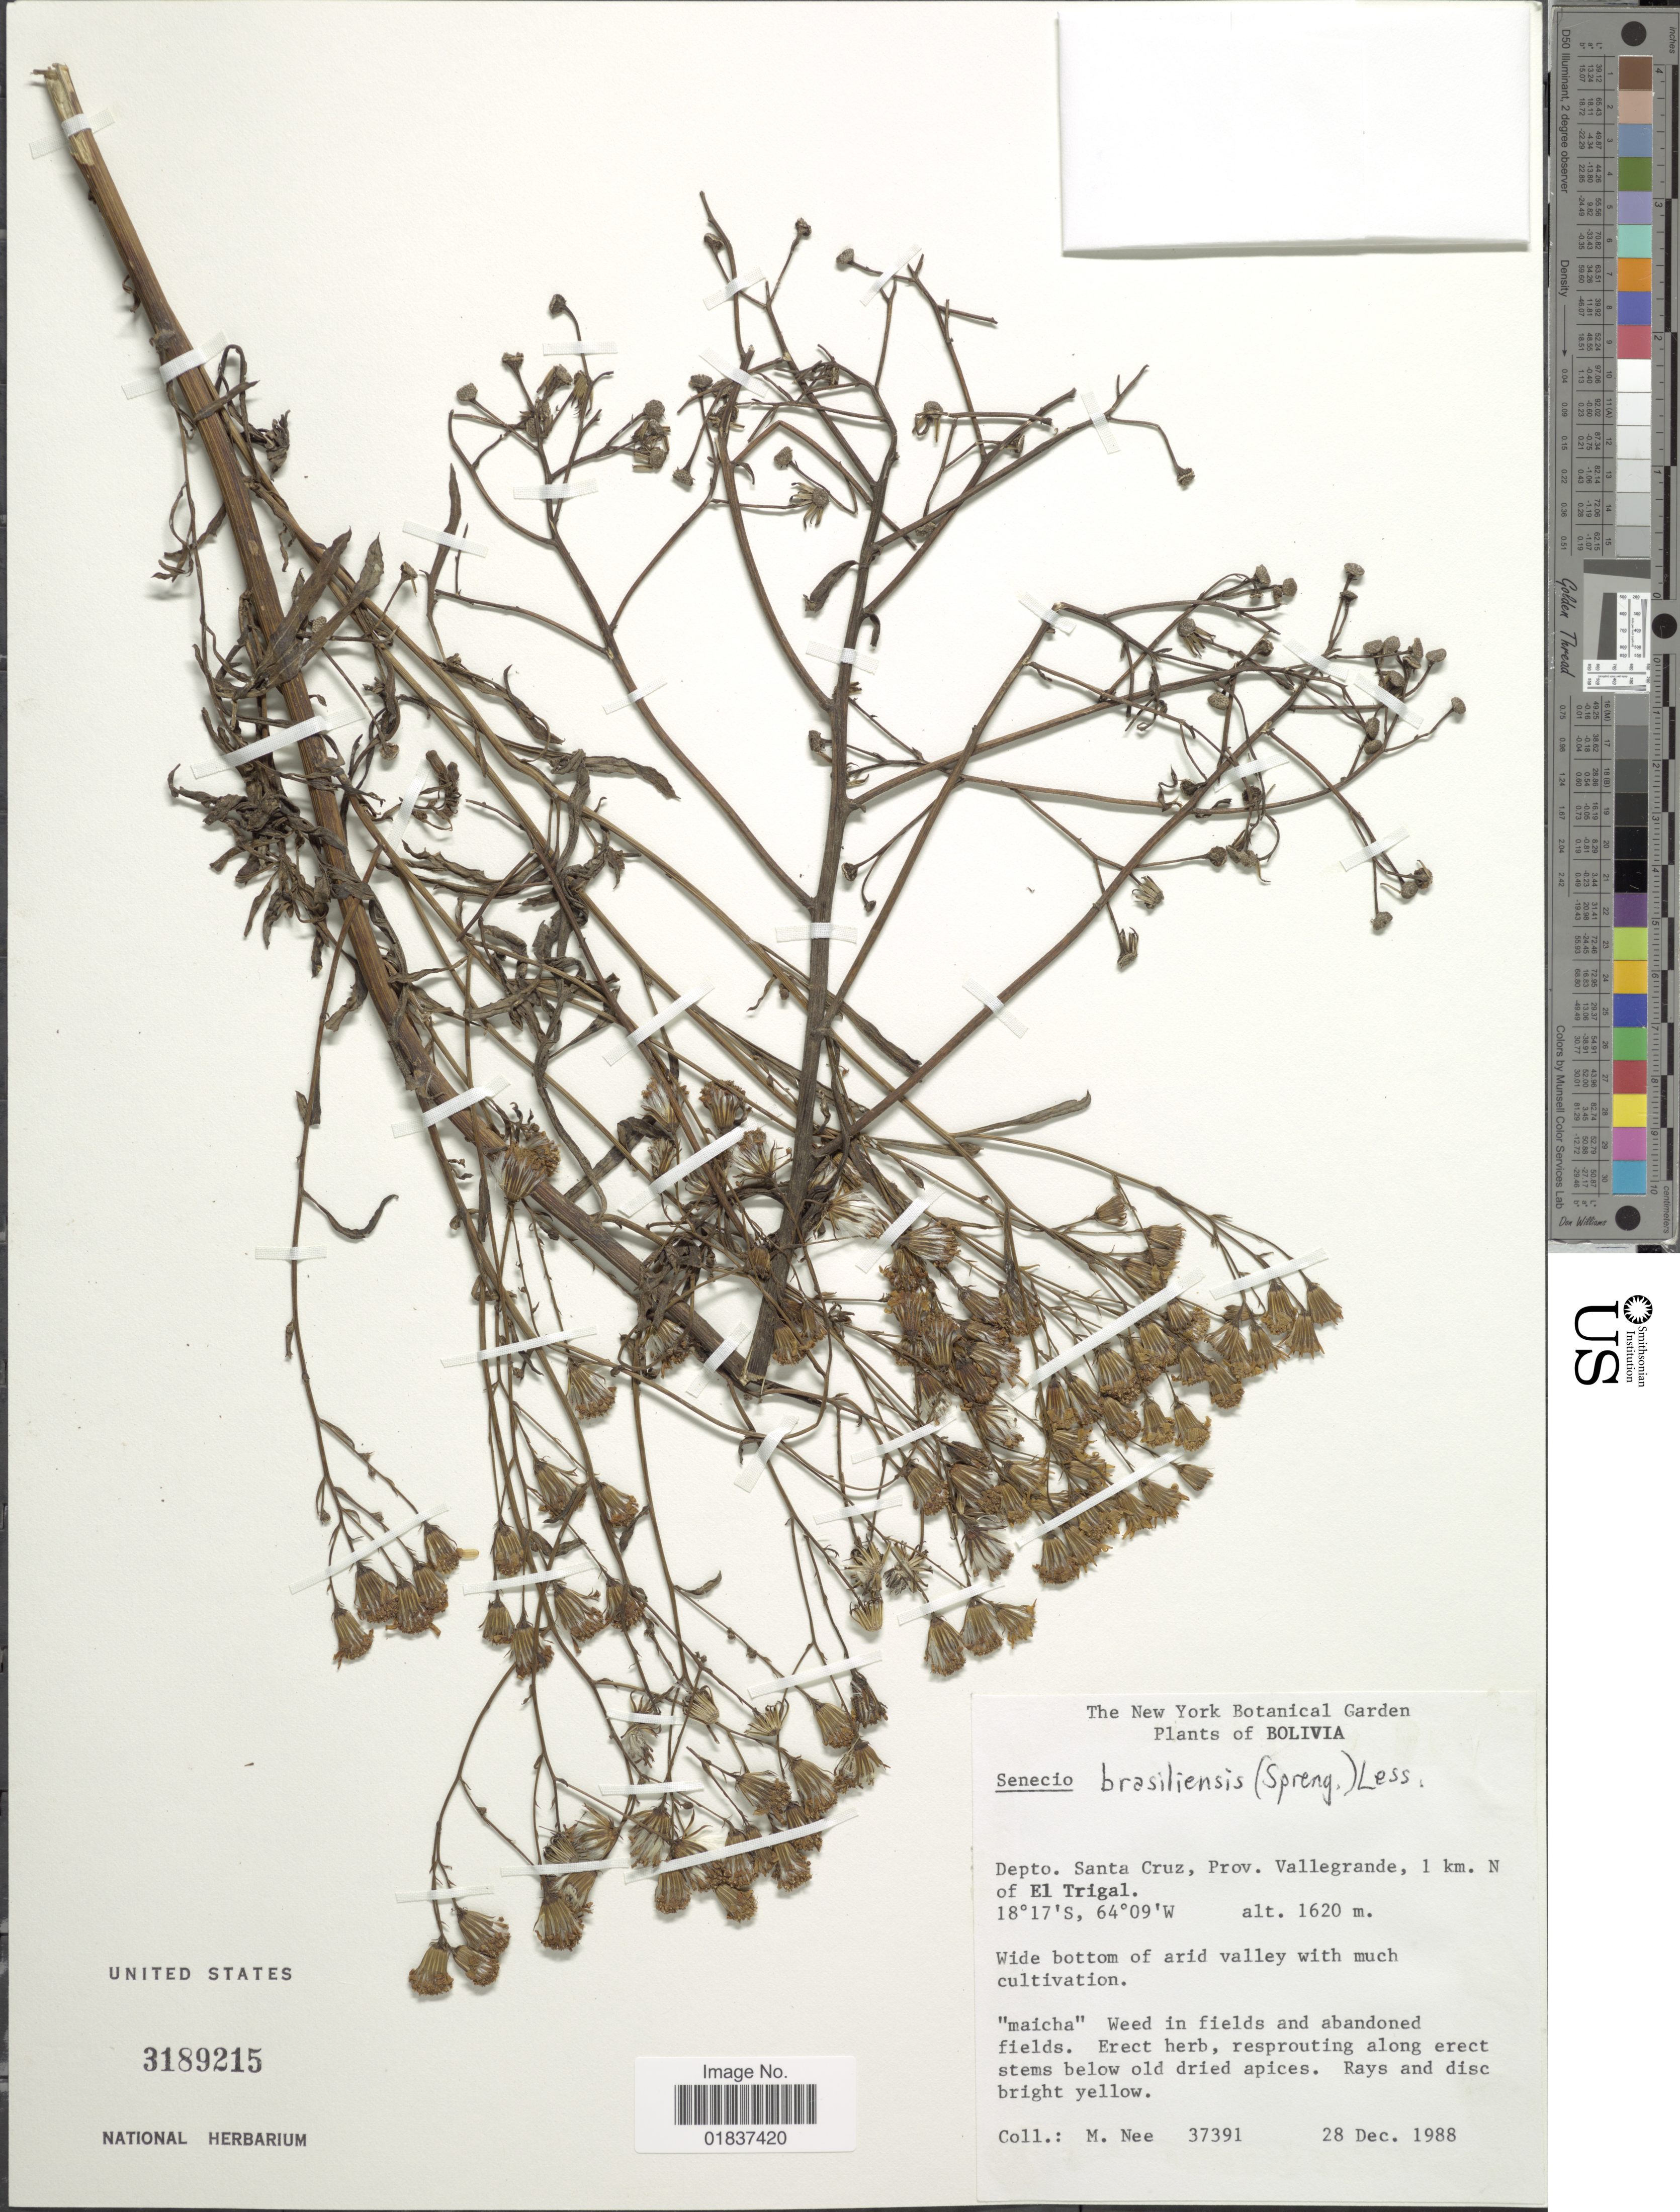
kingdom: Plantae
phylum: Tracheophyta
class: Magnoliopsida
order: Asterales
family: Asteraceae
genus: Senecio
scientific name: Senecio brasiliensis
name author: (Spreng.) Less.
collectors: M. Nee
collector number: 37391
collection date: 1988-12-28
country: Bolivia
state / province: Santa Cruz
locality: Depto. Santa Cruz, Prov. Vallegrande, 1 km. N. of El Trigal.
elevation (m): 1620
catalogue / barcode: US 3189215